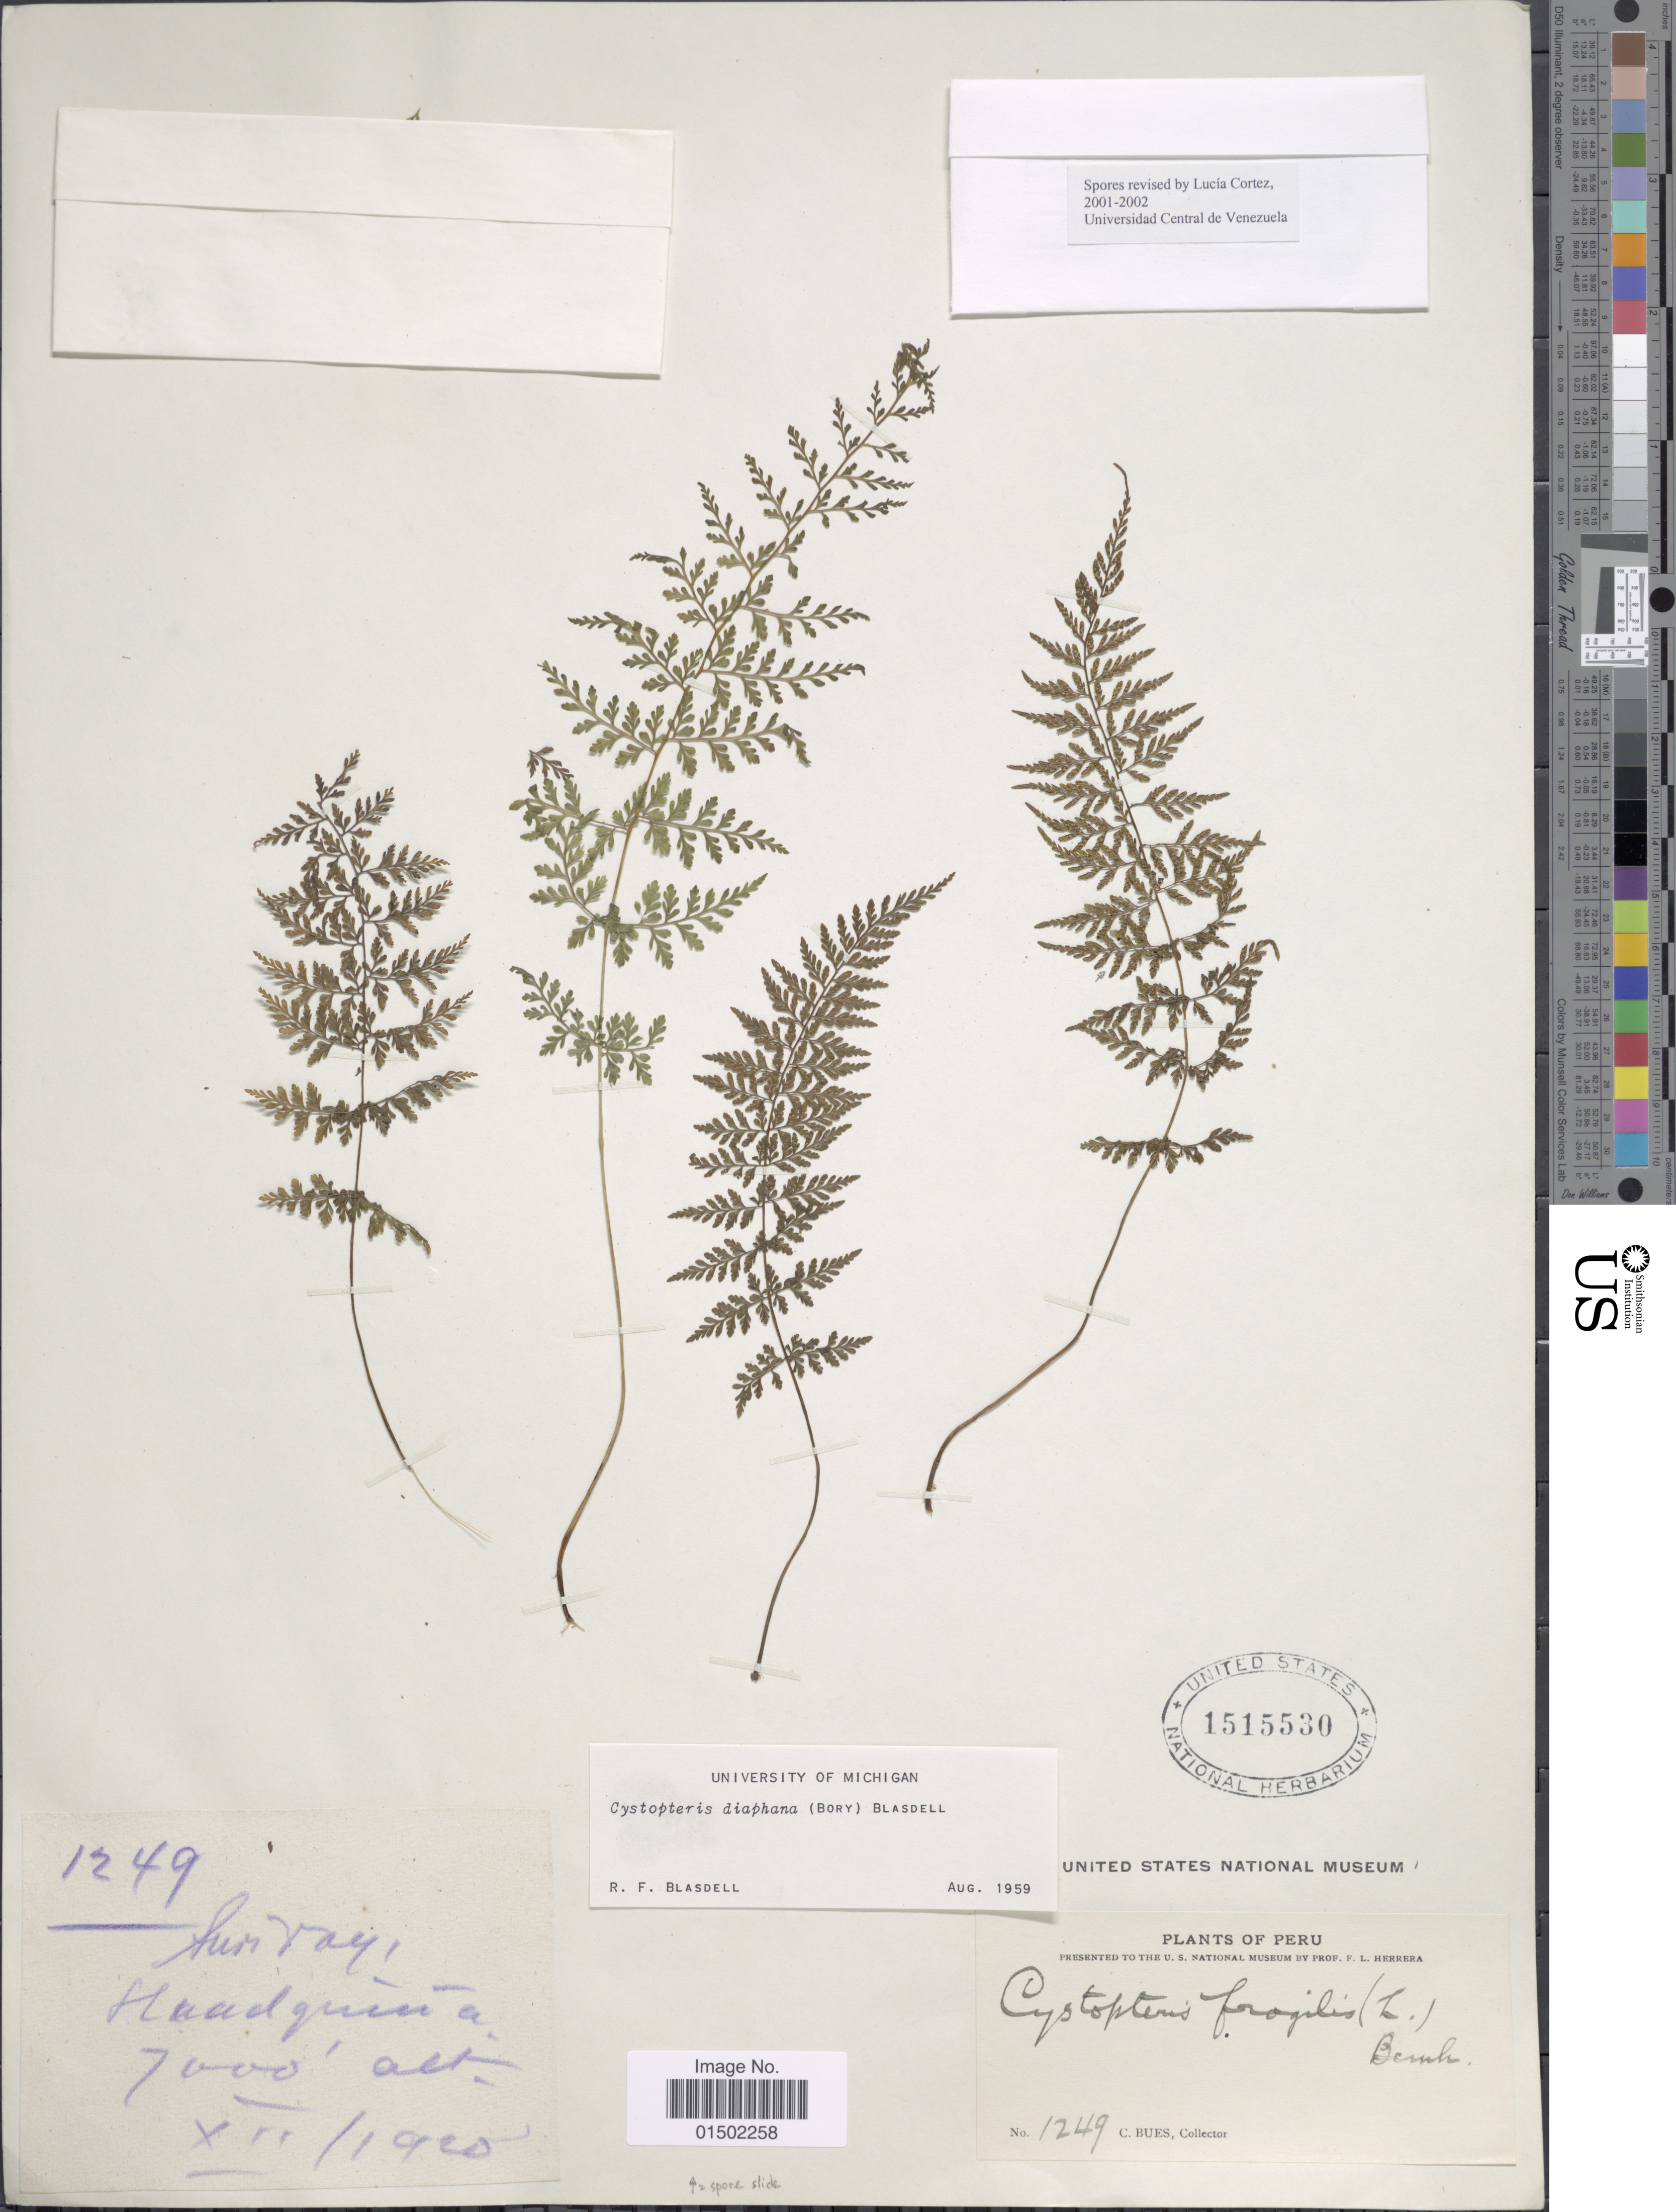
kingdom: Plantae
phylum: Tracheophyta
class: Polypodiopsida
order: Polypodiales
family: Cystopteridaceae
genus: Cystopteris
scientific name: Cystopteris diaphana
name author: (Bory) Blasdell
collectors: C. Bues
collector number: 1249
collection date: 1910-12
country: Peru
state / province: Cusco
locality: Suriray, Huadquiña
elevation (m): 2134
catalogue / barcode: US 1515530